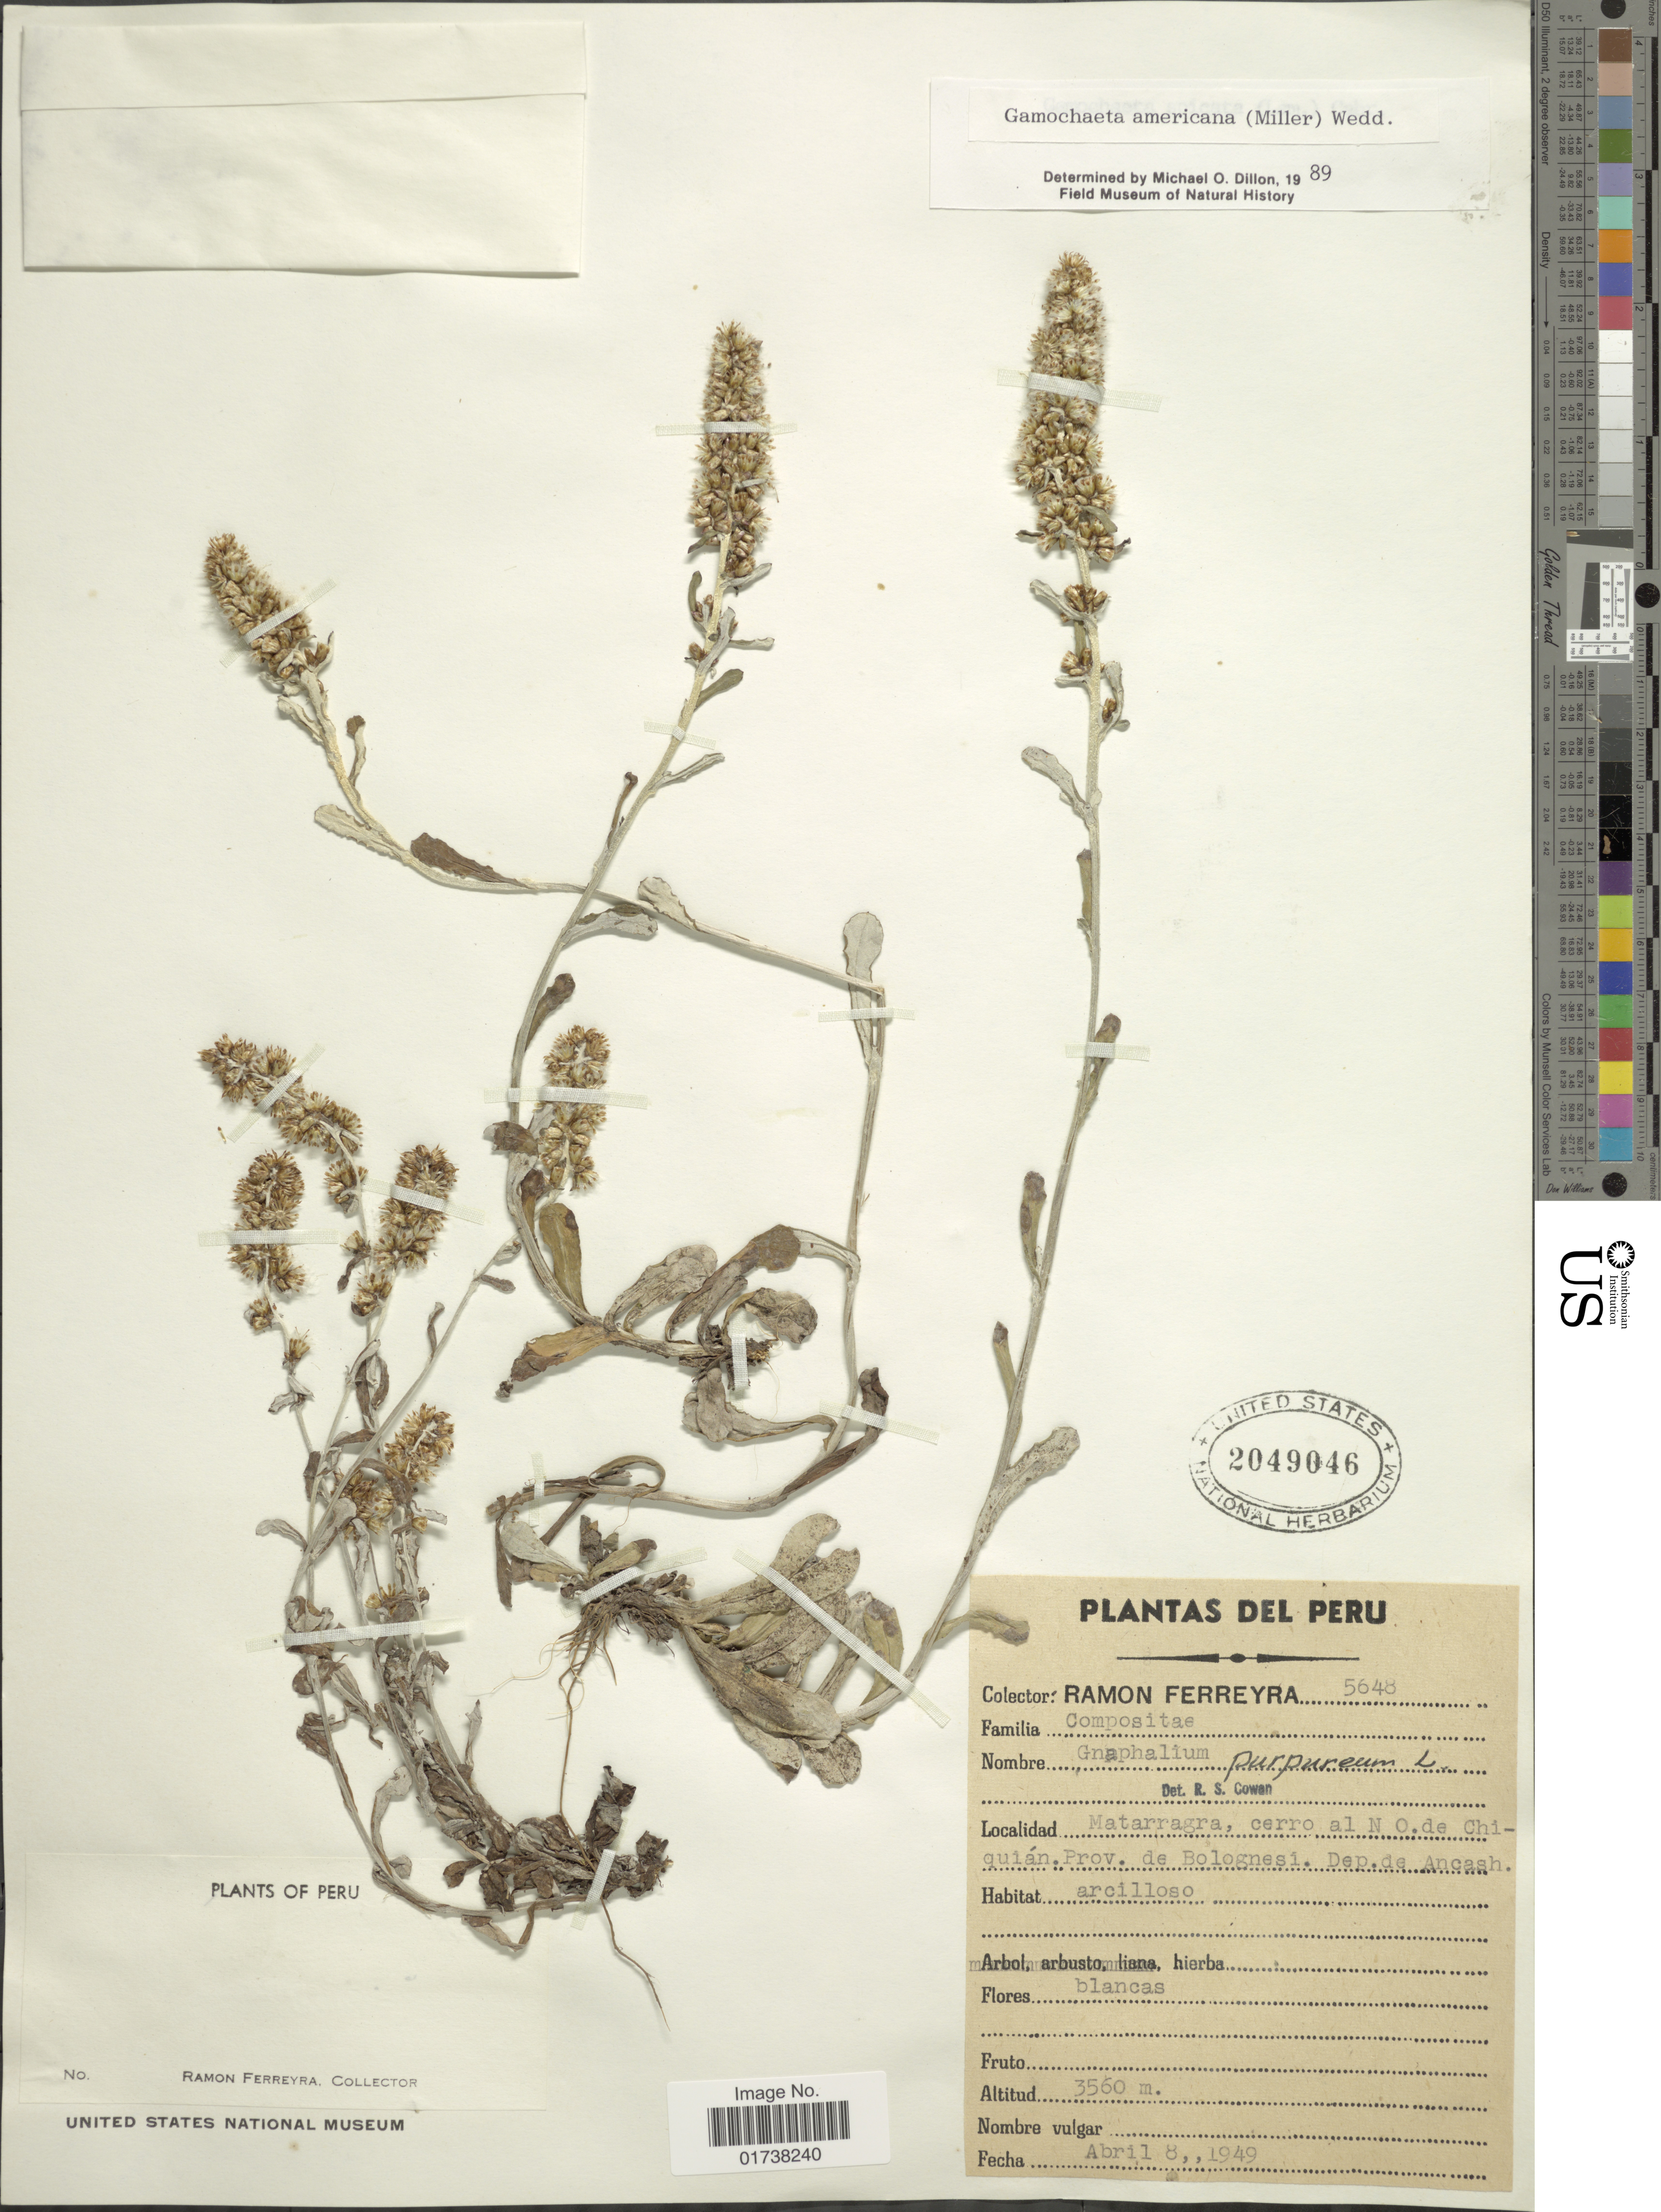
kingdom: Plantae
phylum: Tracheophyta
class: Magnoliopsida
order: Asterales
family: Asteraceae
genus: Gamochaeta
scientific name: Gamochaeta americana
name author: (Mill.) Wedd.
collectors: R. A. Ferreyra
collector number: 5648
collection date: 1949-04-08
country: Peru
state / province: Ancash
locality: Matarragra, cerro al N.O. de Chiquian. Prov. de Bolognesi, Dept. de Ancash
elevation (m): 3560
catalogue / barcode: US 2049046